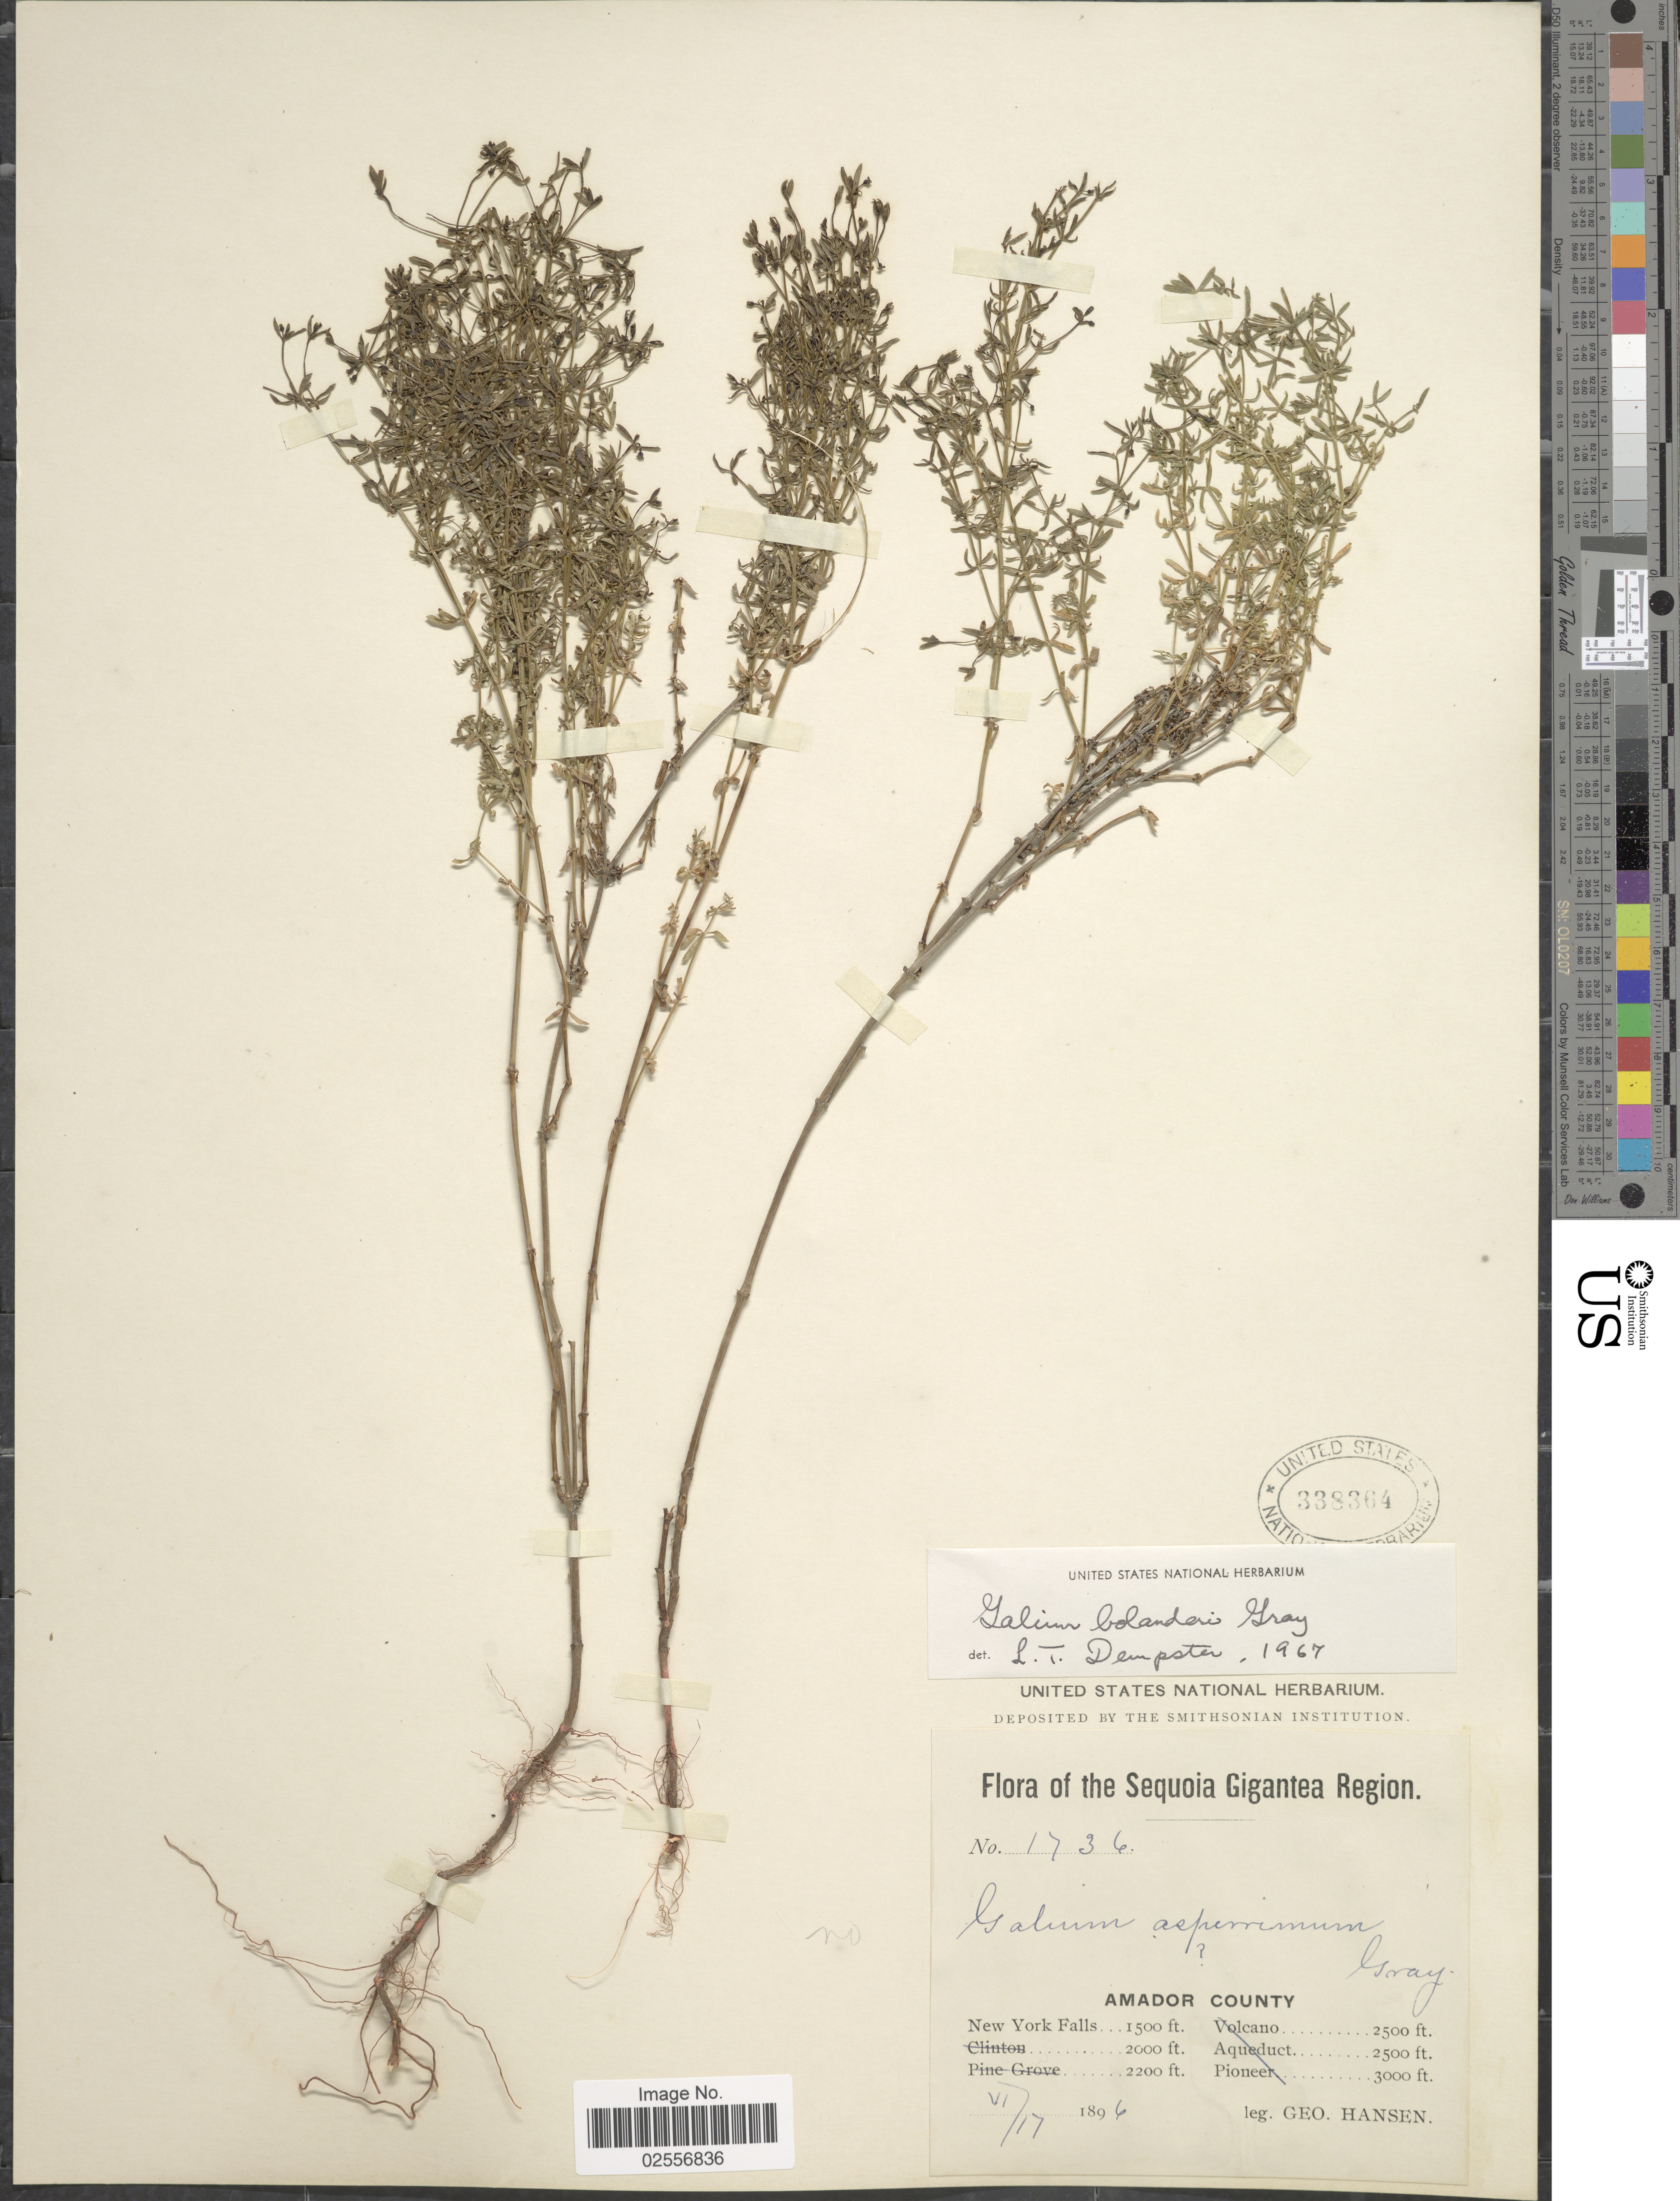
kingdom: Plantae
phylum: Tracheophyta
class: Magnoliopsida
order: Gentianales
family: Rubiaceae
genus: Galium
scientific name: Galium bolanderi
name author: A. Gray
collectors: G. Hansen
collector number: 1736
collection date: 1896-06-17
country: United States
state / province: California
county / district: Amador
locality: Sequoia Gigantea Region, Amador County, New York Falls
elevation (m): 457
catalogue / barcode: US 338364